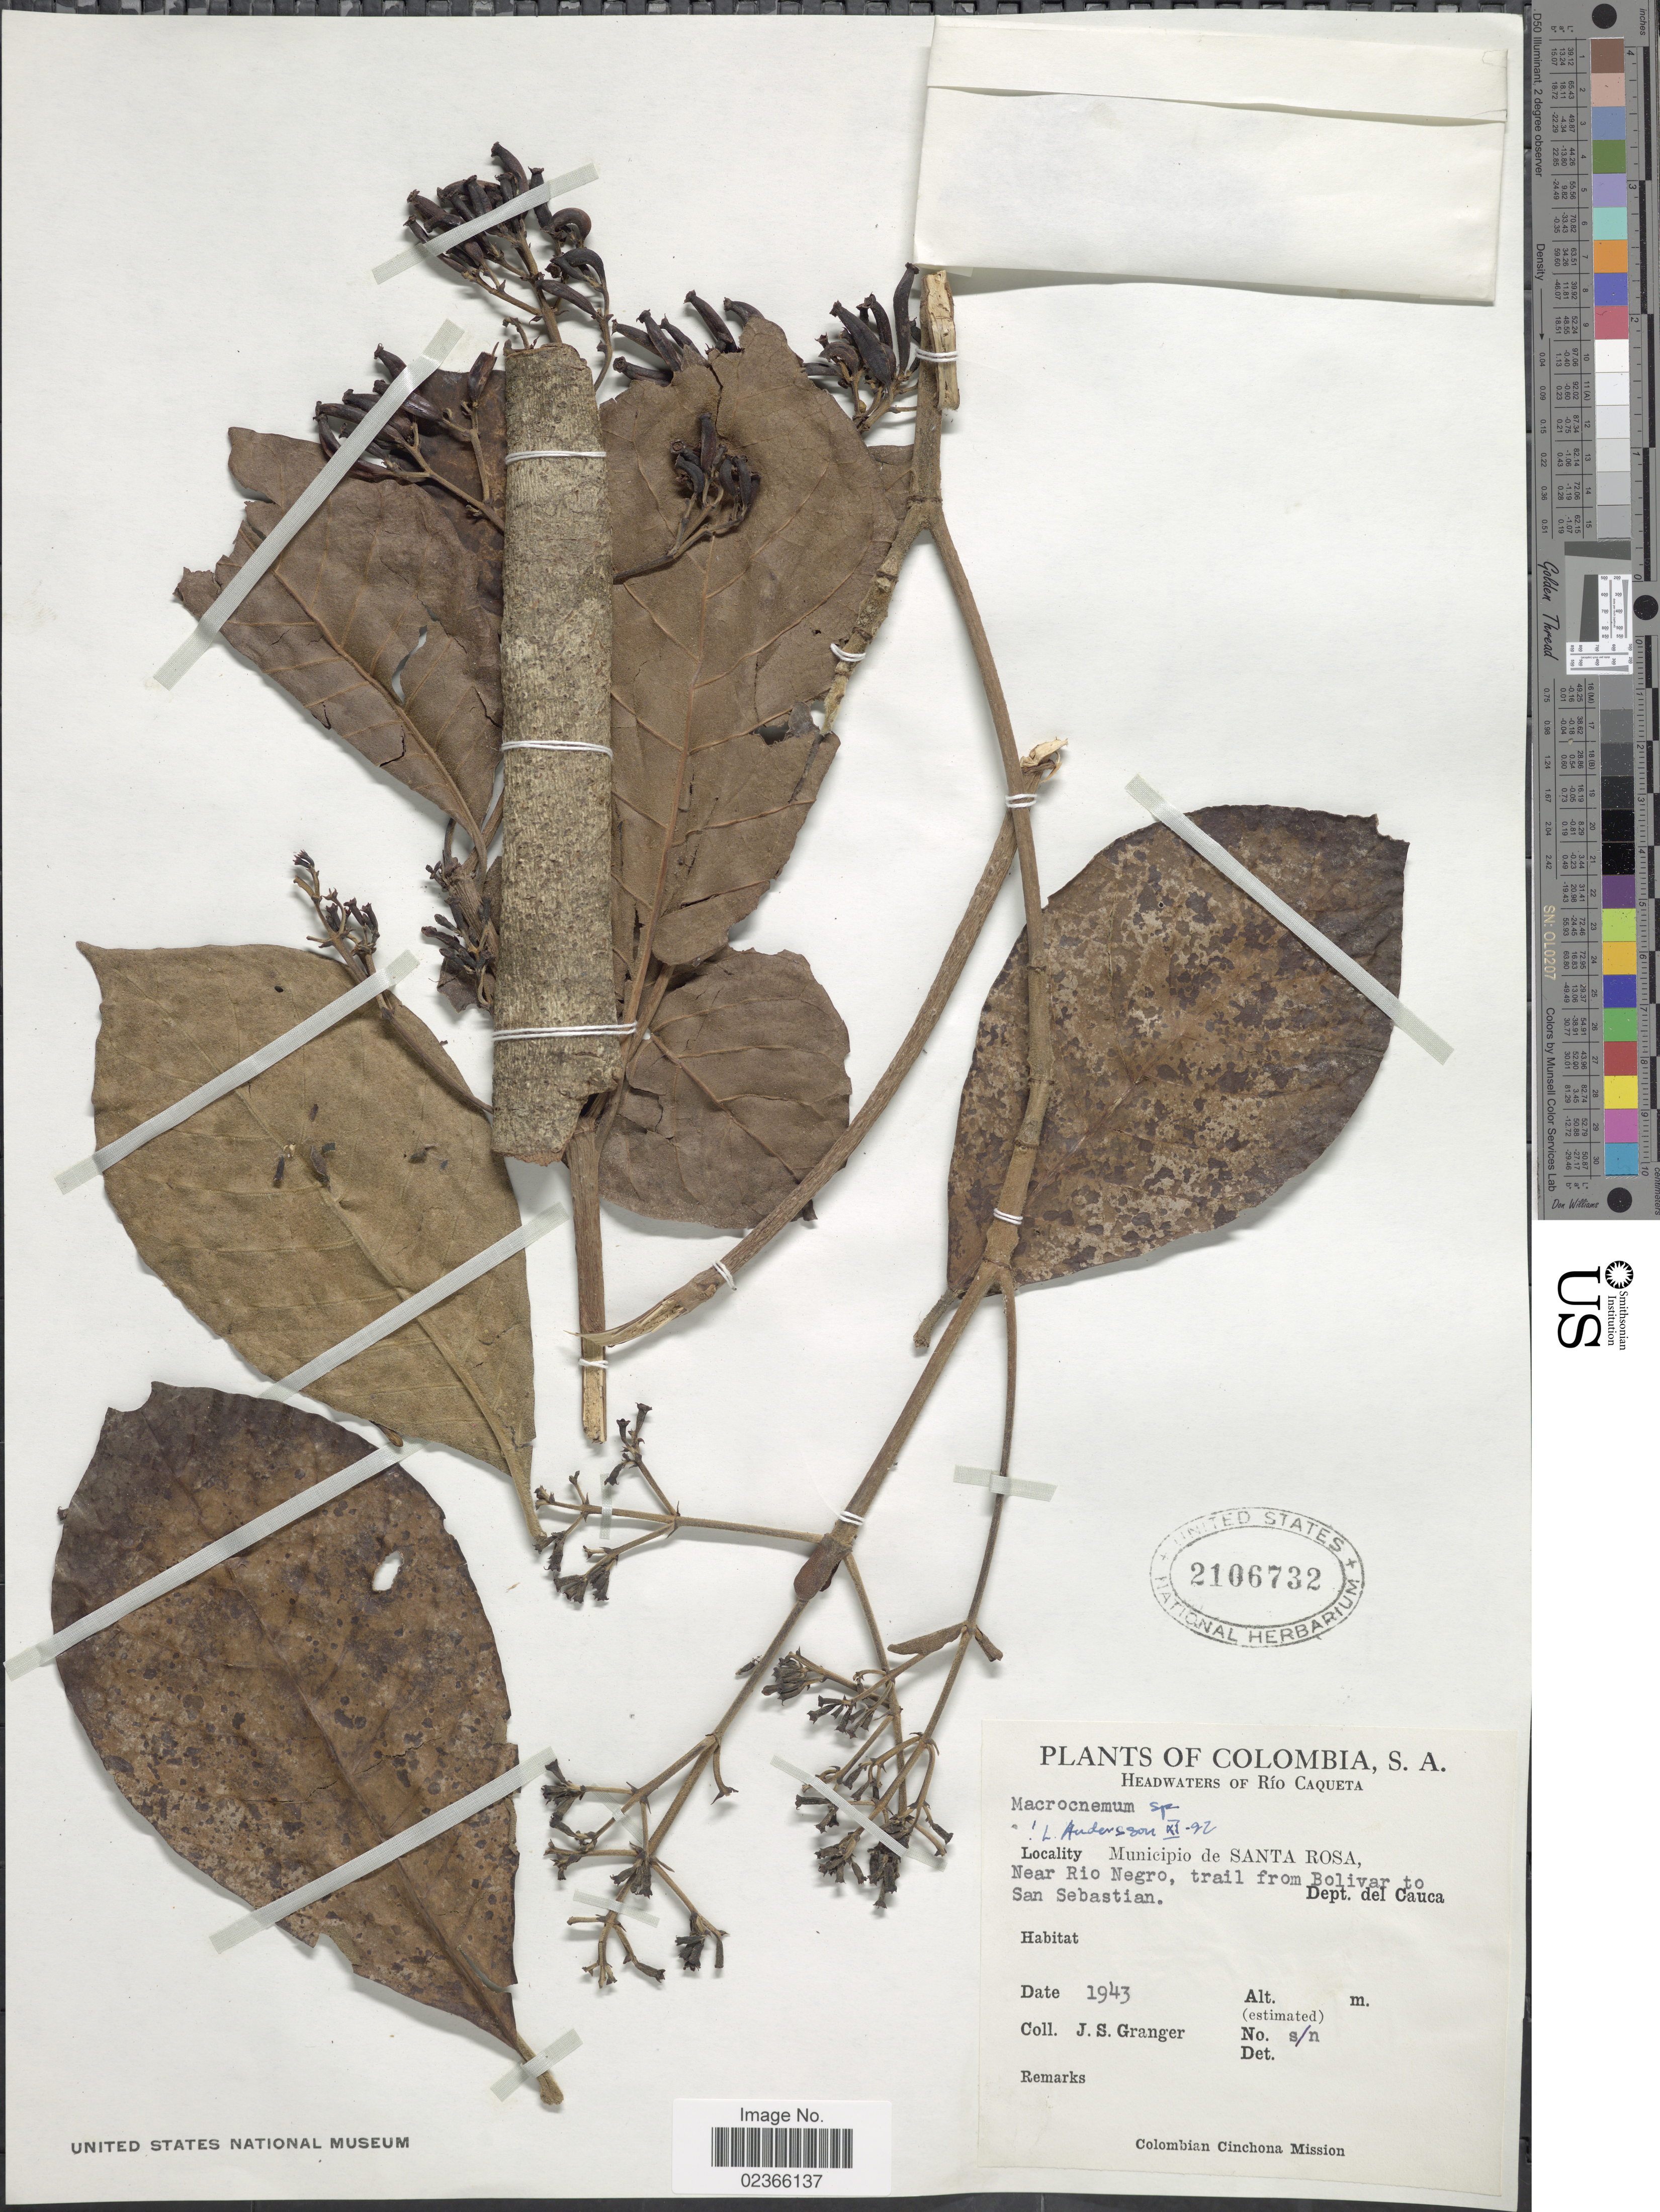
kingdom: Plantae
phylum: Tracheophyta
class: Magnoliopsida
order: Gentianales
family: Rubiaceae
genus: Macrocnemum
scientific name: Macrocnemum sp.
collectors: J. Granger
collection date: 1943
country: Colombia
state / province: Cauca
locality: Colombia, S.A. Headwaters of Rio Caqueta, Municipality de Santa Rosa, near Rio Negro, trail from Bolivar to San Sebastian, Dept. del Cauca.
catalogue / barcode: US 2106732